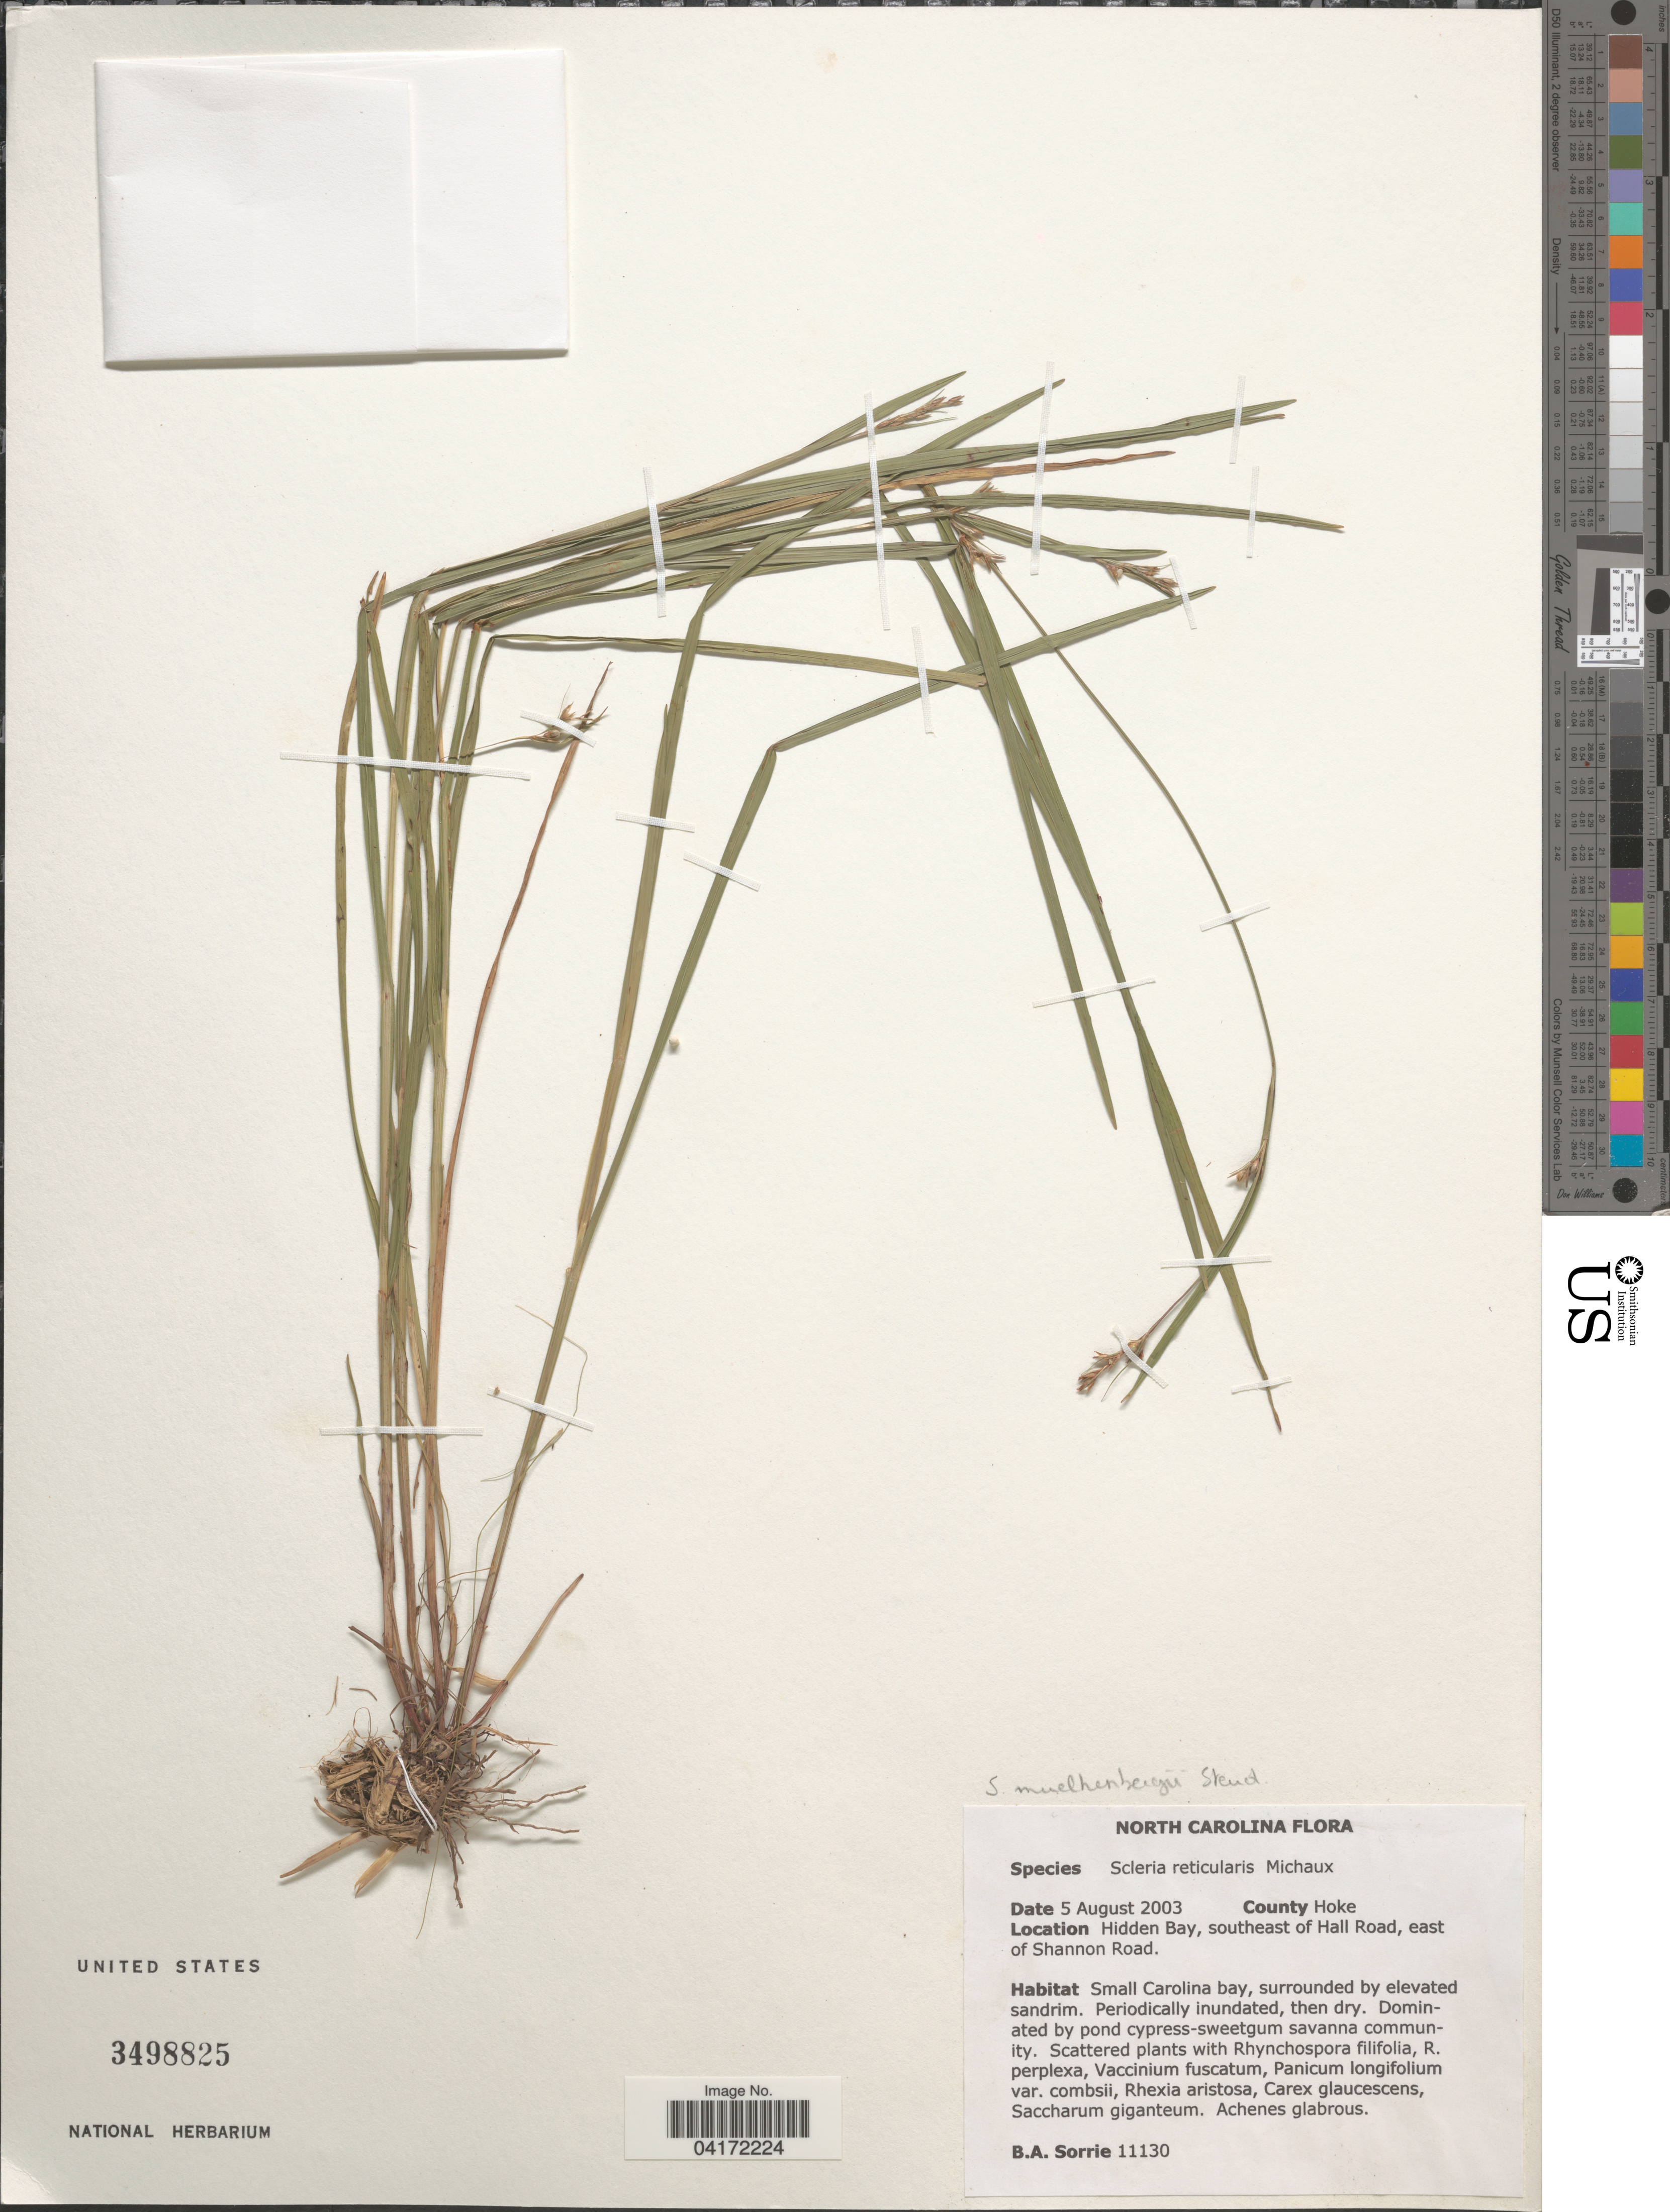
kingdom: Plantae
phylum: Tracheophyta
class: Liliopsida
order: Poales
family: Cyperaceae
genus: Scleria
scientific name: Scleria reticularis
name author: Michx.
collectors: B. Sorrie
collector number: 11130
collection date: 2003-08-05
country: United States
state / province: North Carolina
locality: County Hoke. Hidden Bay, southeast of Hall Road, east of Shannon Road. Small Carolina bay.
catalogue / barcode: US 3498825